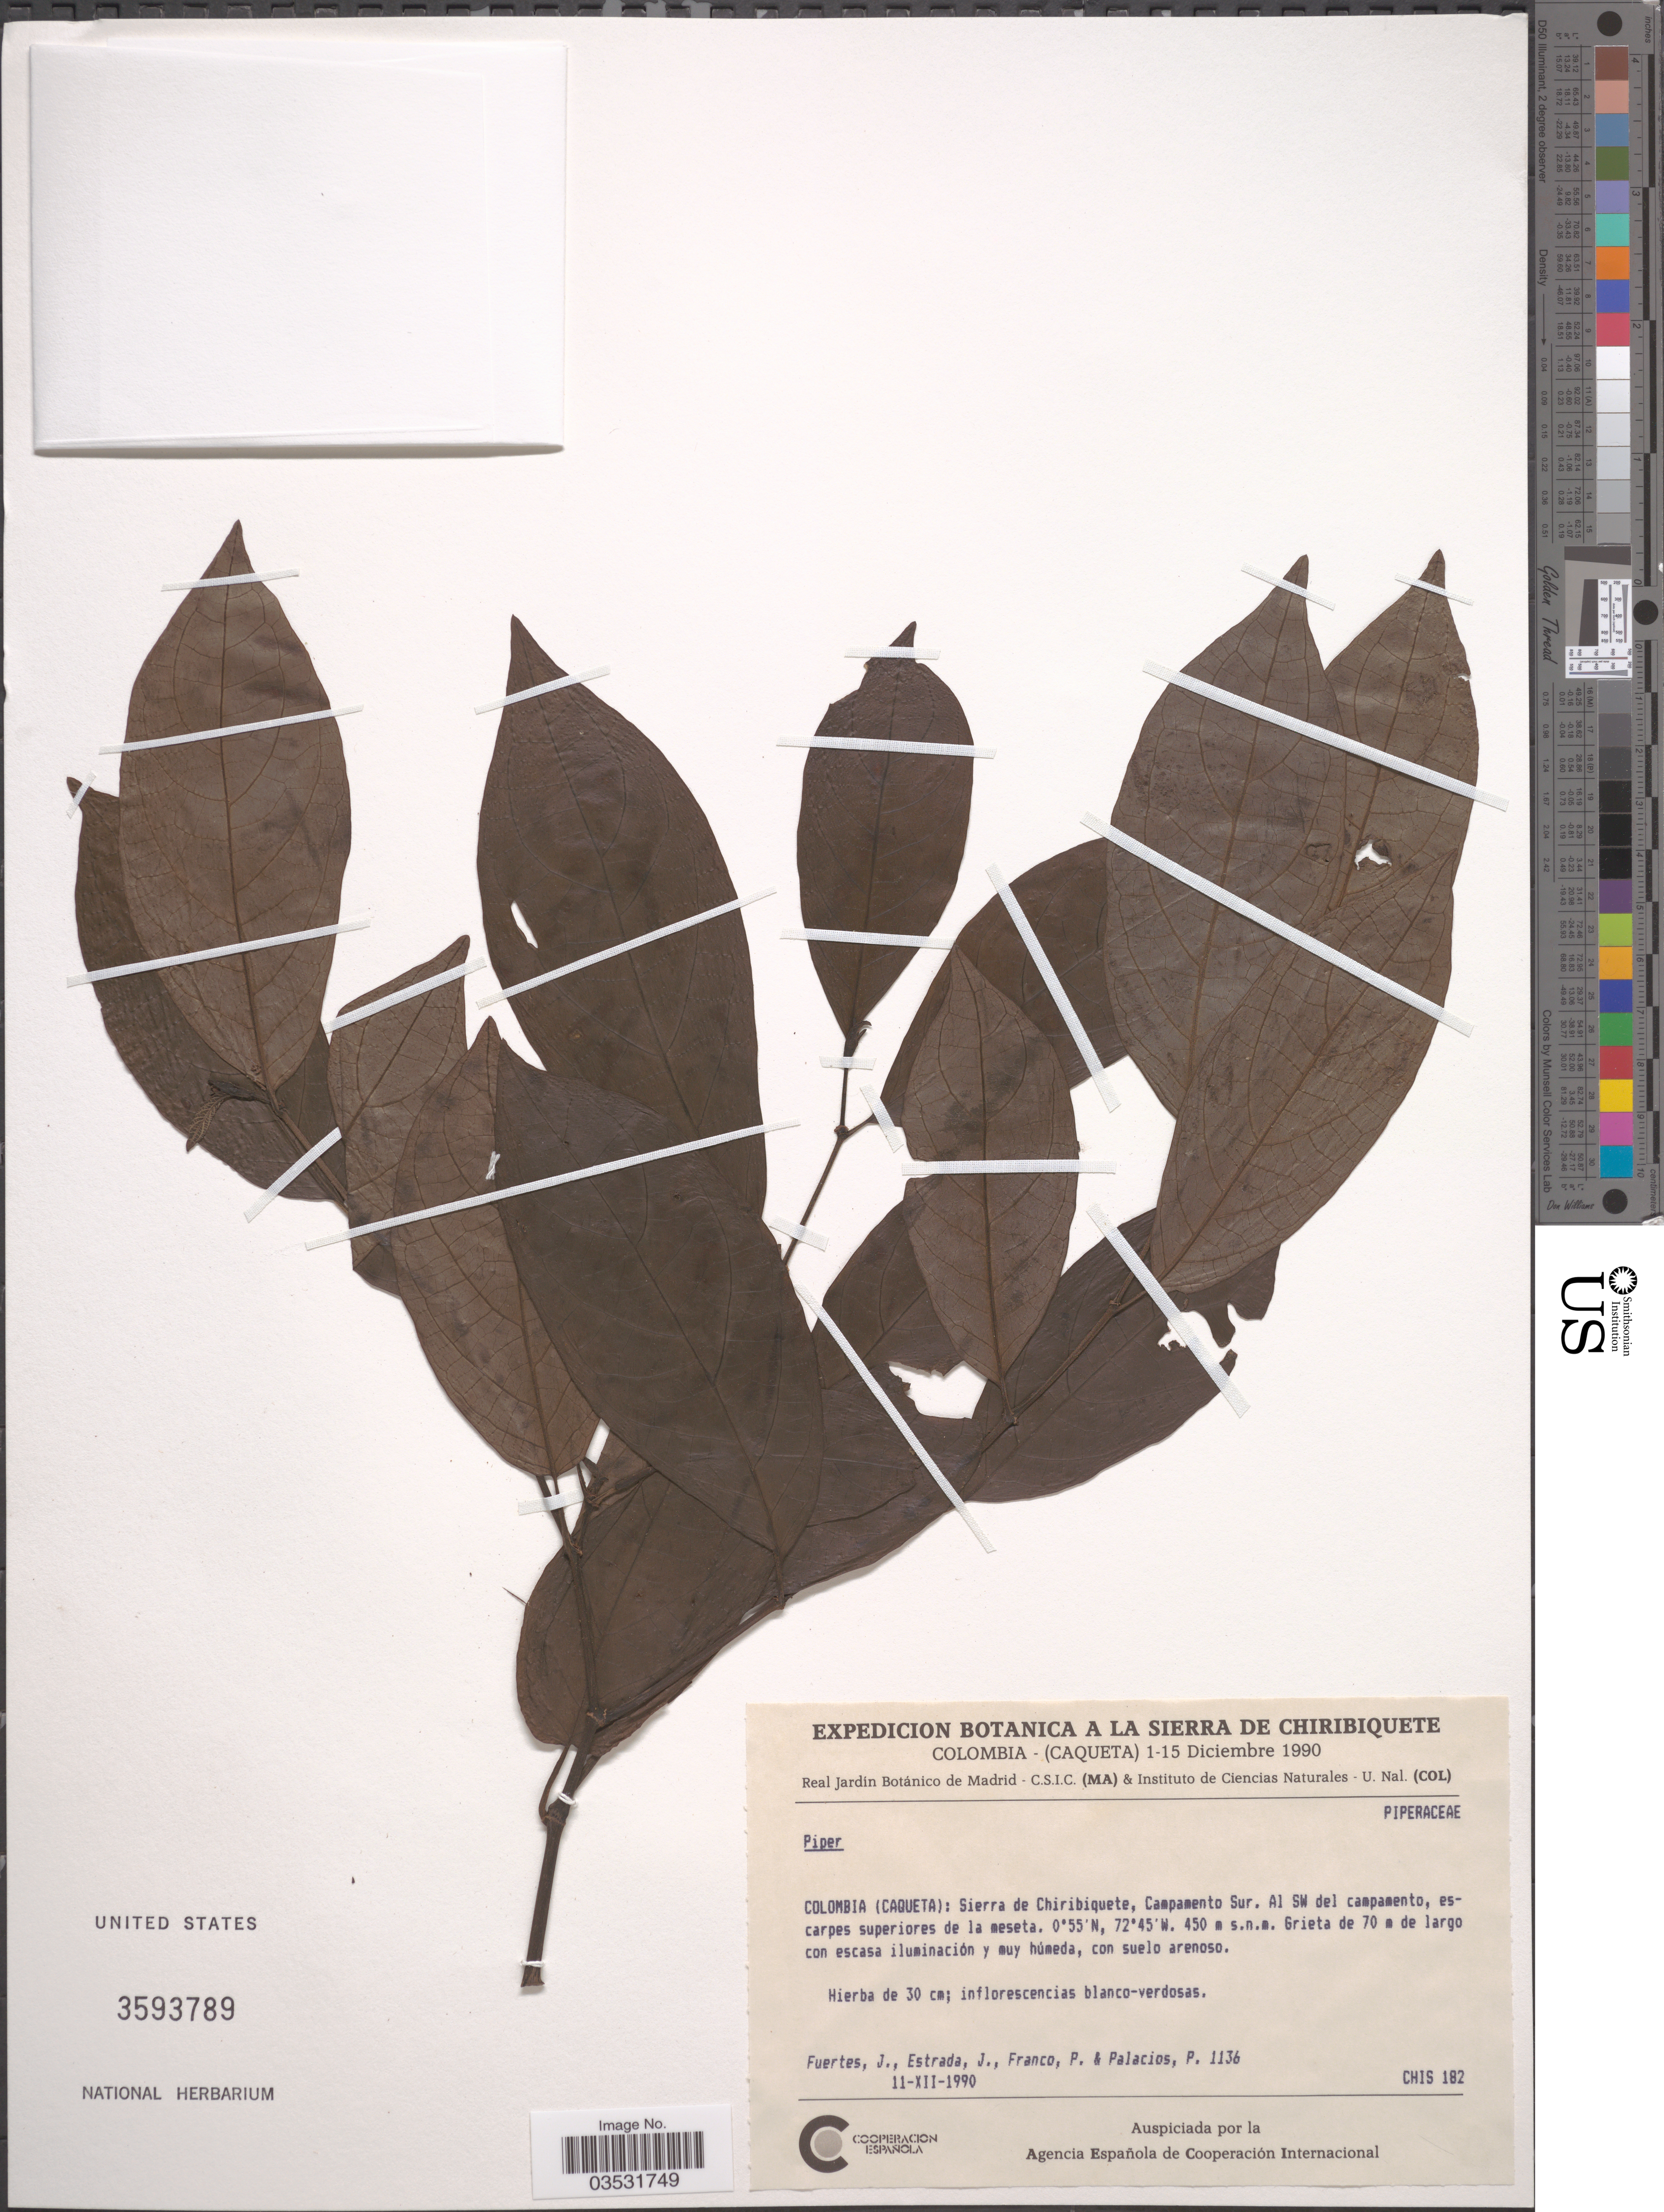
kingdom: Plantae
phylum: Tracheophyta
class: Magnoliopsida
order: Piperales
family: Piperaceae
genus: Piper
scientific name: Piper sp.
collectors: J. Fuertes, J. Estrada, P. Franco & P. Palacios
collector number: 1136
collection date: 1990-12-11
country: Colombia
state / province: Caquetá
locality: Sierra de Chiribiquete, Campamento Sur. Al SW del campamento, escarpes superiores de la meseta.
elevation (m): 450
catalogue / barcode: US 3593789